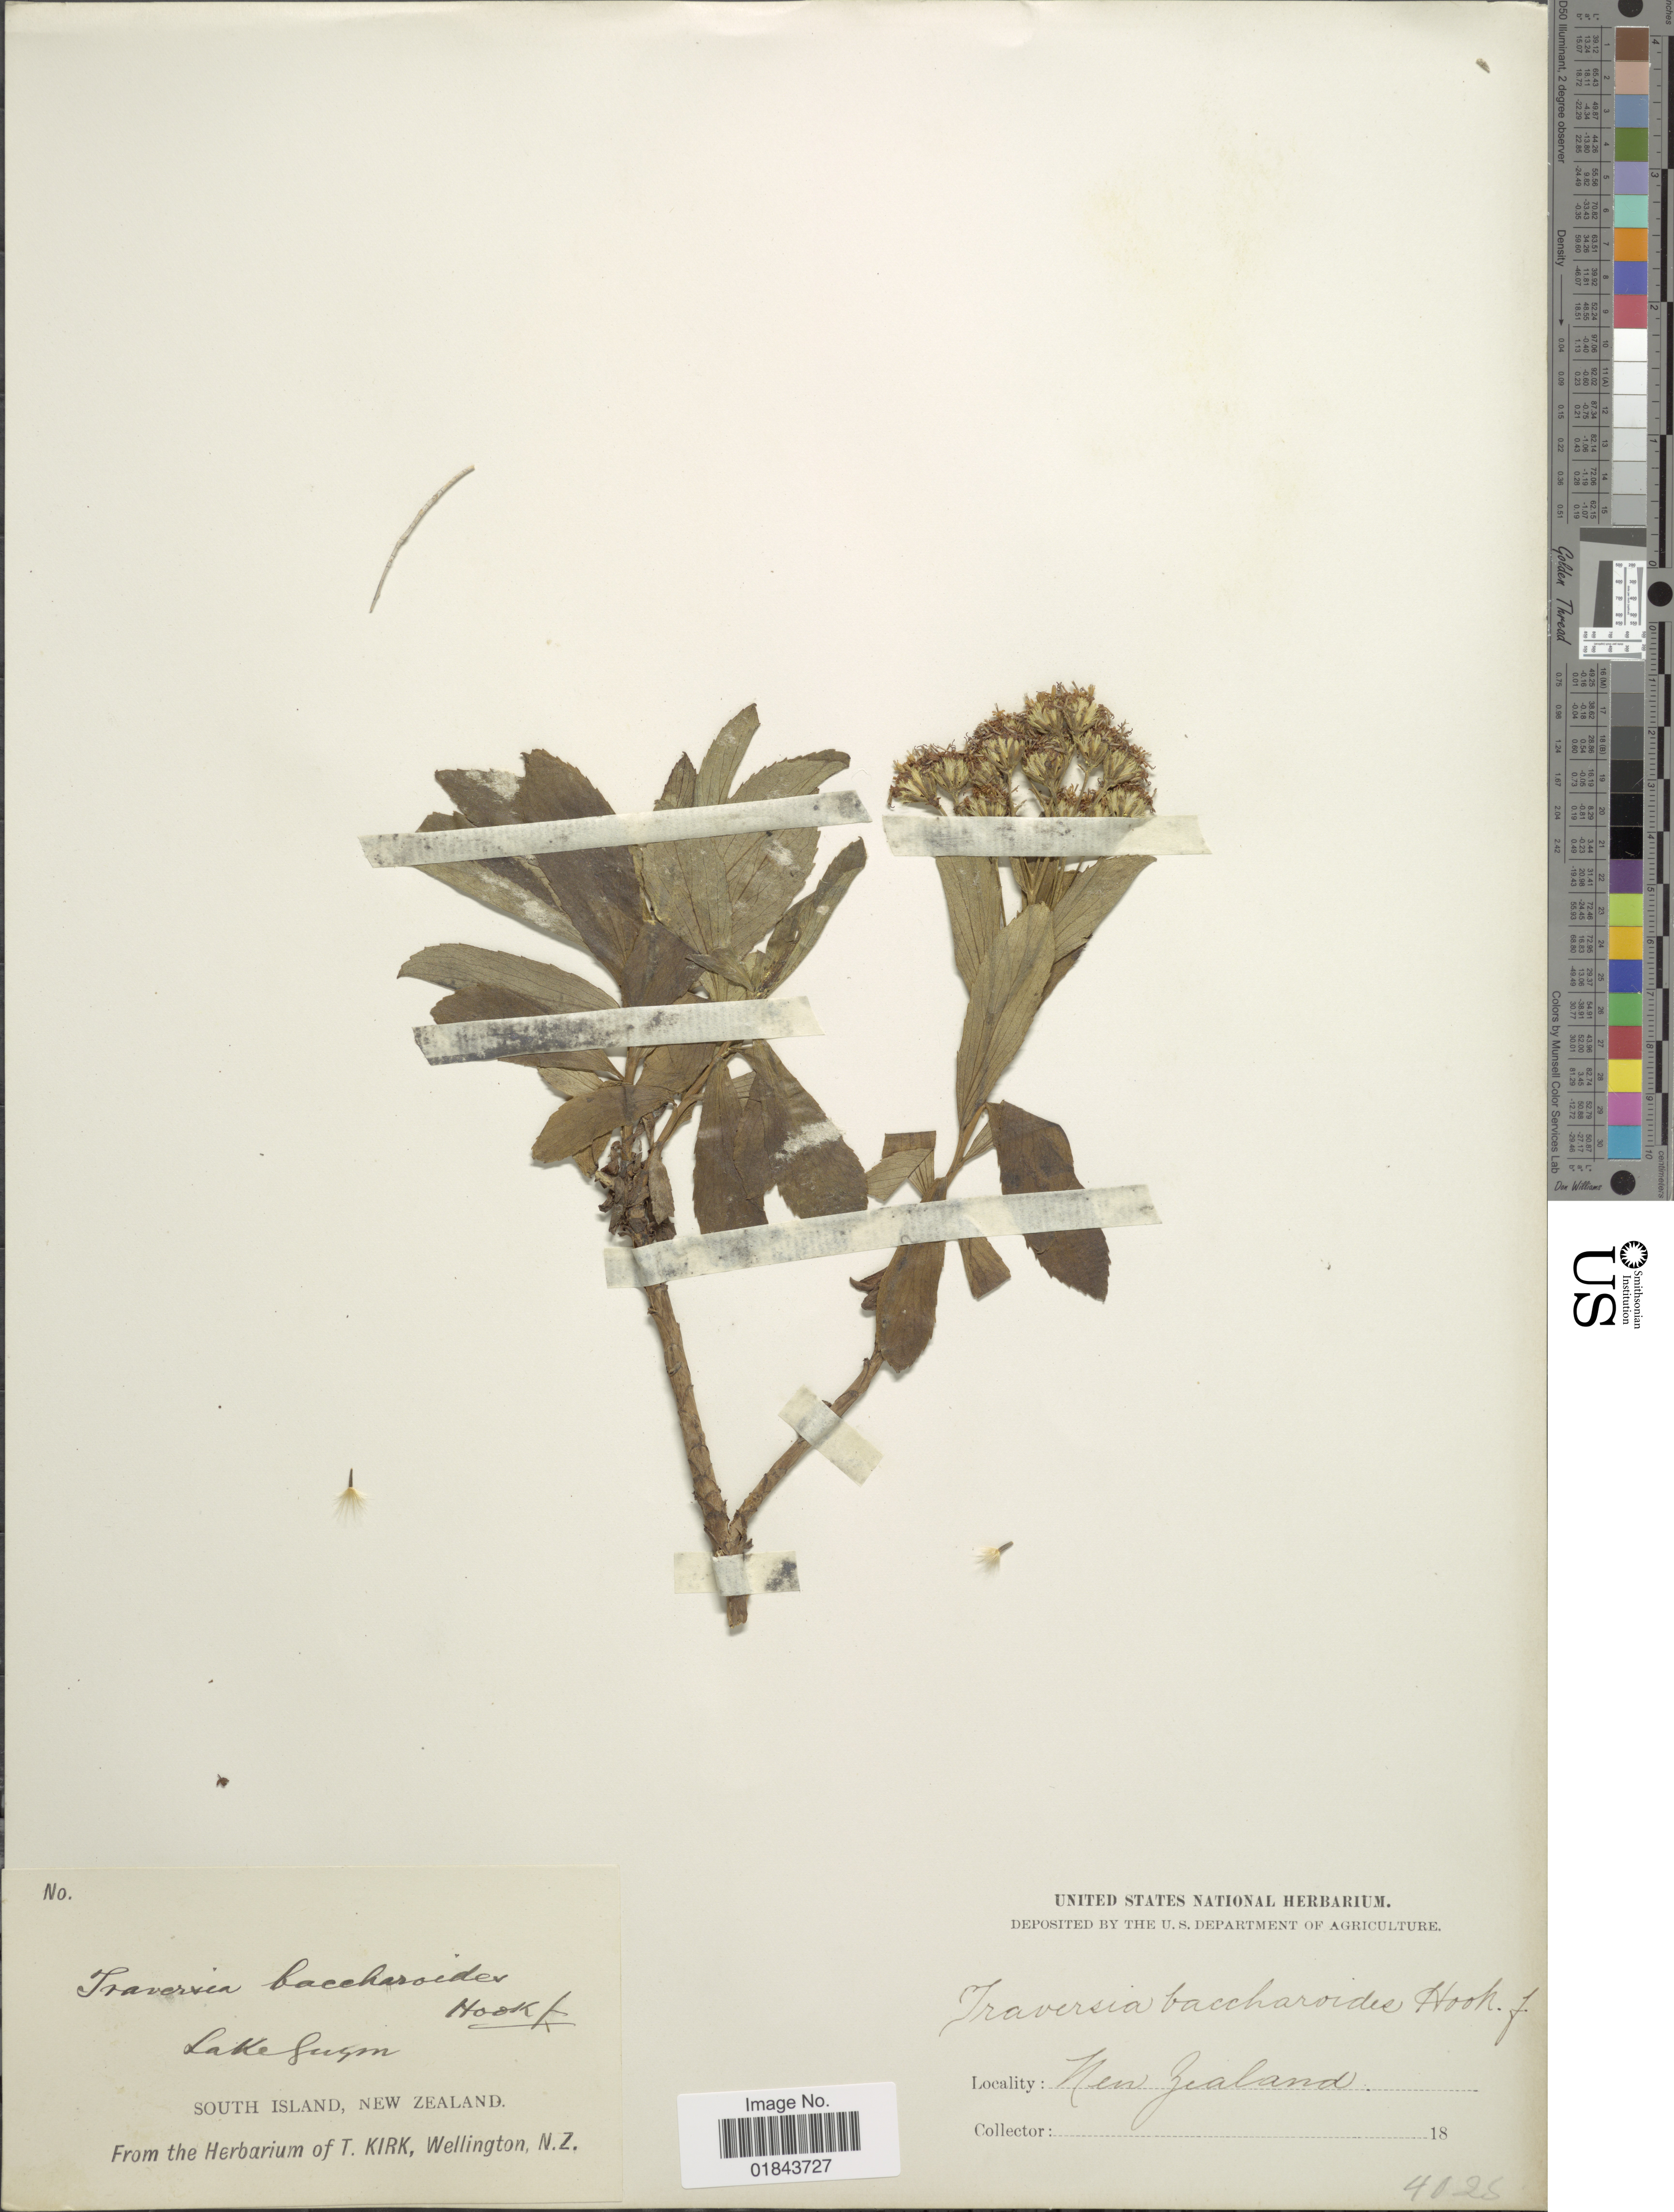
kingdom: Plantae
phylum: Tracheophyta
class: Magnoliopsida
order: Asterales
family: Asteraceae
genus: Traversia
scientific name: Traversia baccharoides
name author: Hook. f.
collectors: ex herb. T. Kirk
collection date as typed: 18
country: New Zealand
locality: Lake Guyon, South Island